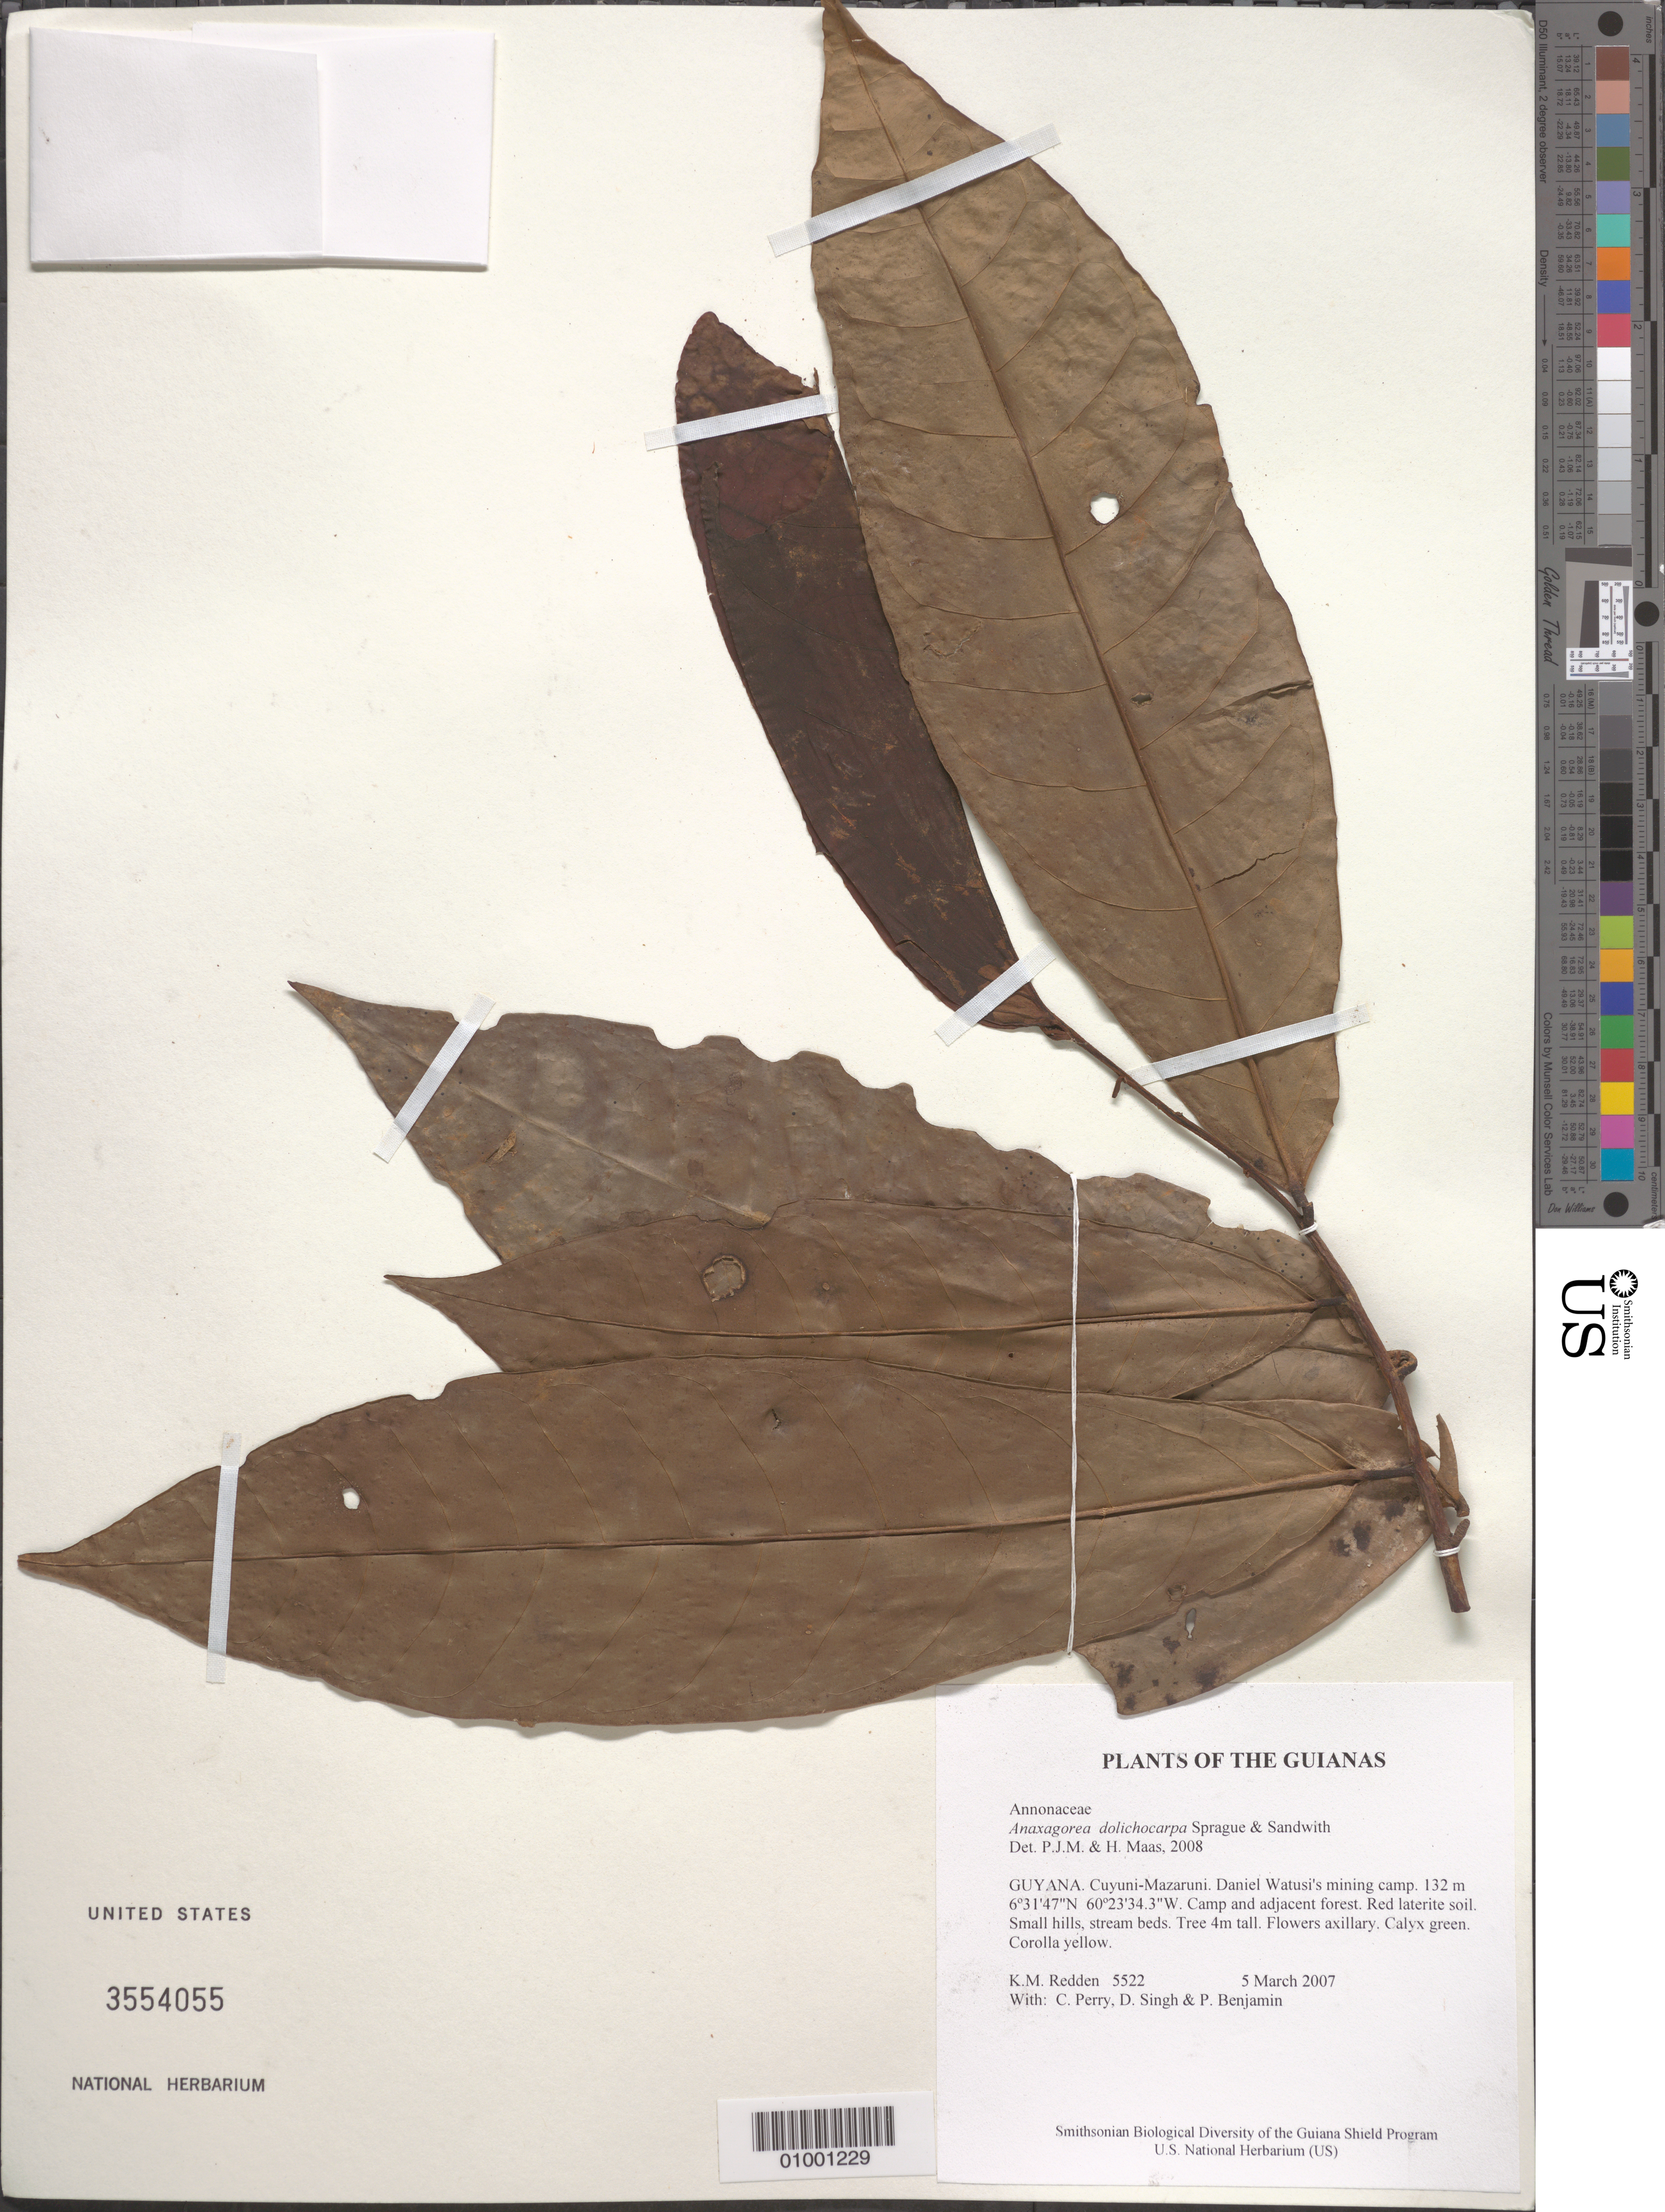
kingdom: Plantae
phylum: Tracheophyta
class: Magnoliopsida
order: Magnoliales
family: Annonaceae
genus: Anaxagorea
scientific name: Anaxagorea dolichocarpa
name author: Sprague & Sandwith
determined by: Maas, Paul J.; Maas, H.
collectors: K. M. Redden, C. Perry, D. Singh & P. Benjamin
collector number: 5522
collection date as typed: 5 March 2007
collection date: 2007-03-05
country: Guyana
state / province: Cuyuni-Mazaruni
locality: Daniel Watusi's mining camp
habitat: Camp and adjacent forest. Red laterite soil. Small hills, stream beds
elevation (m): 132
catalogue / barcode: US 3554055